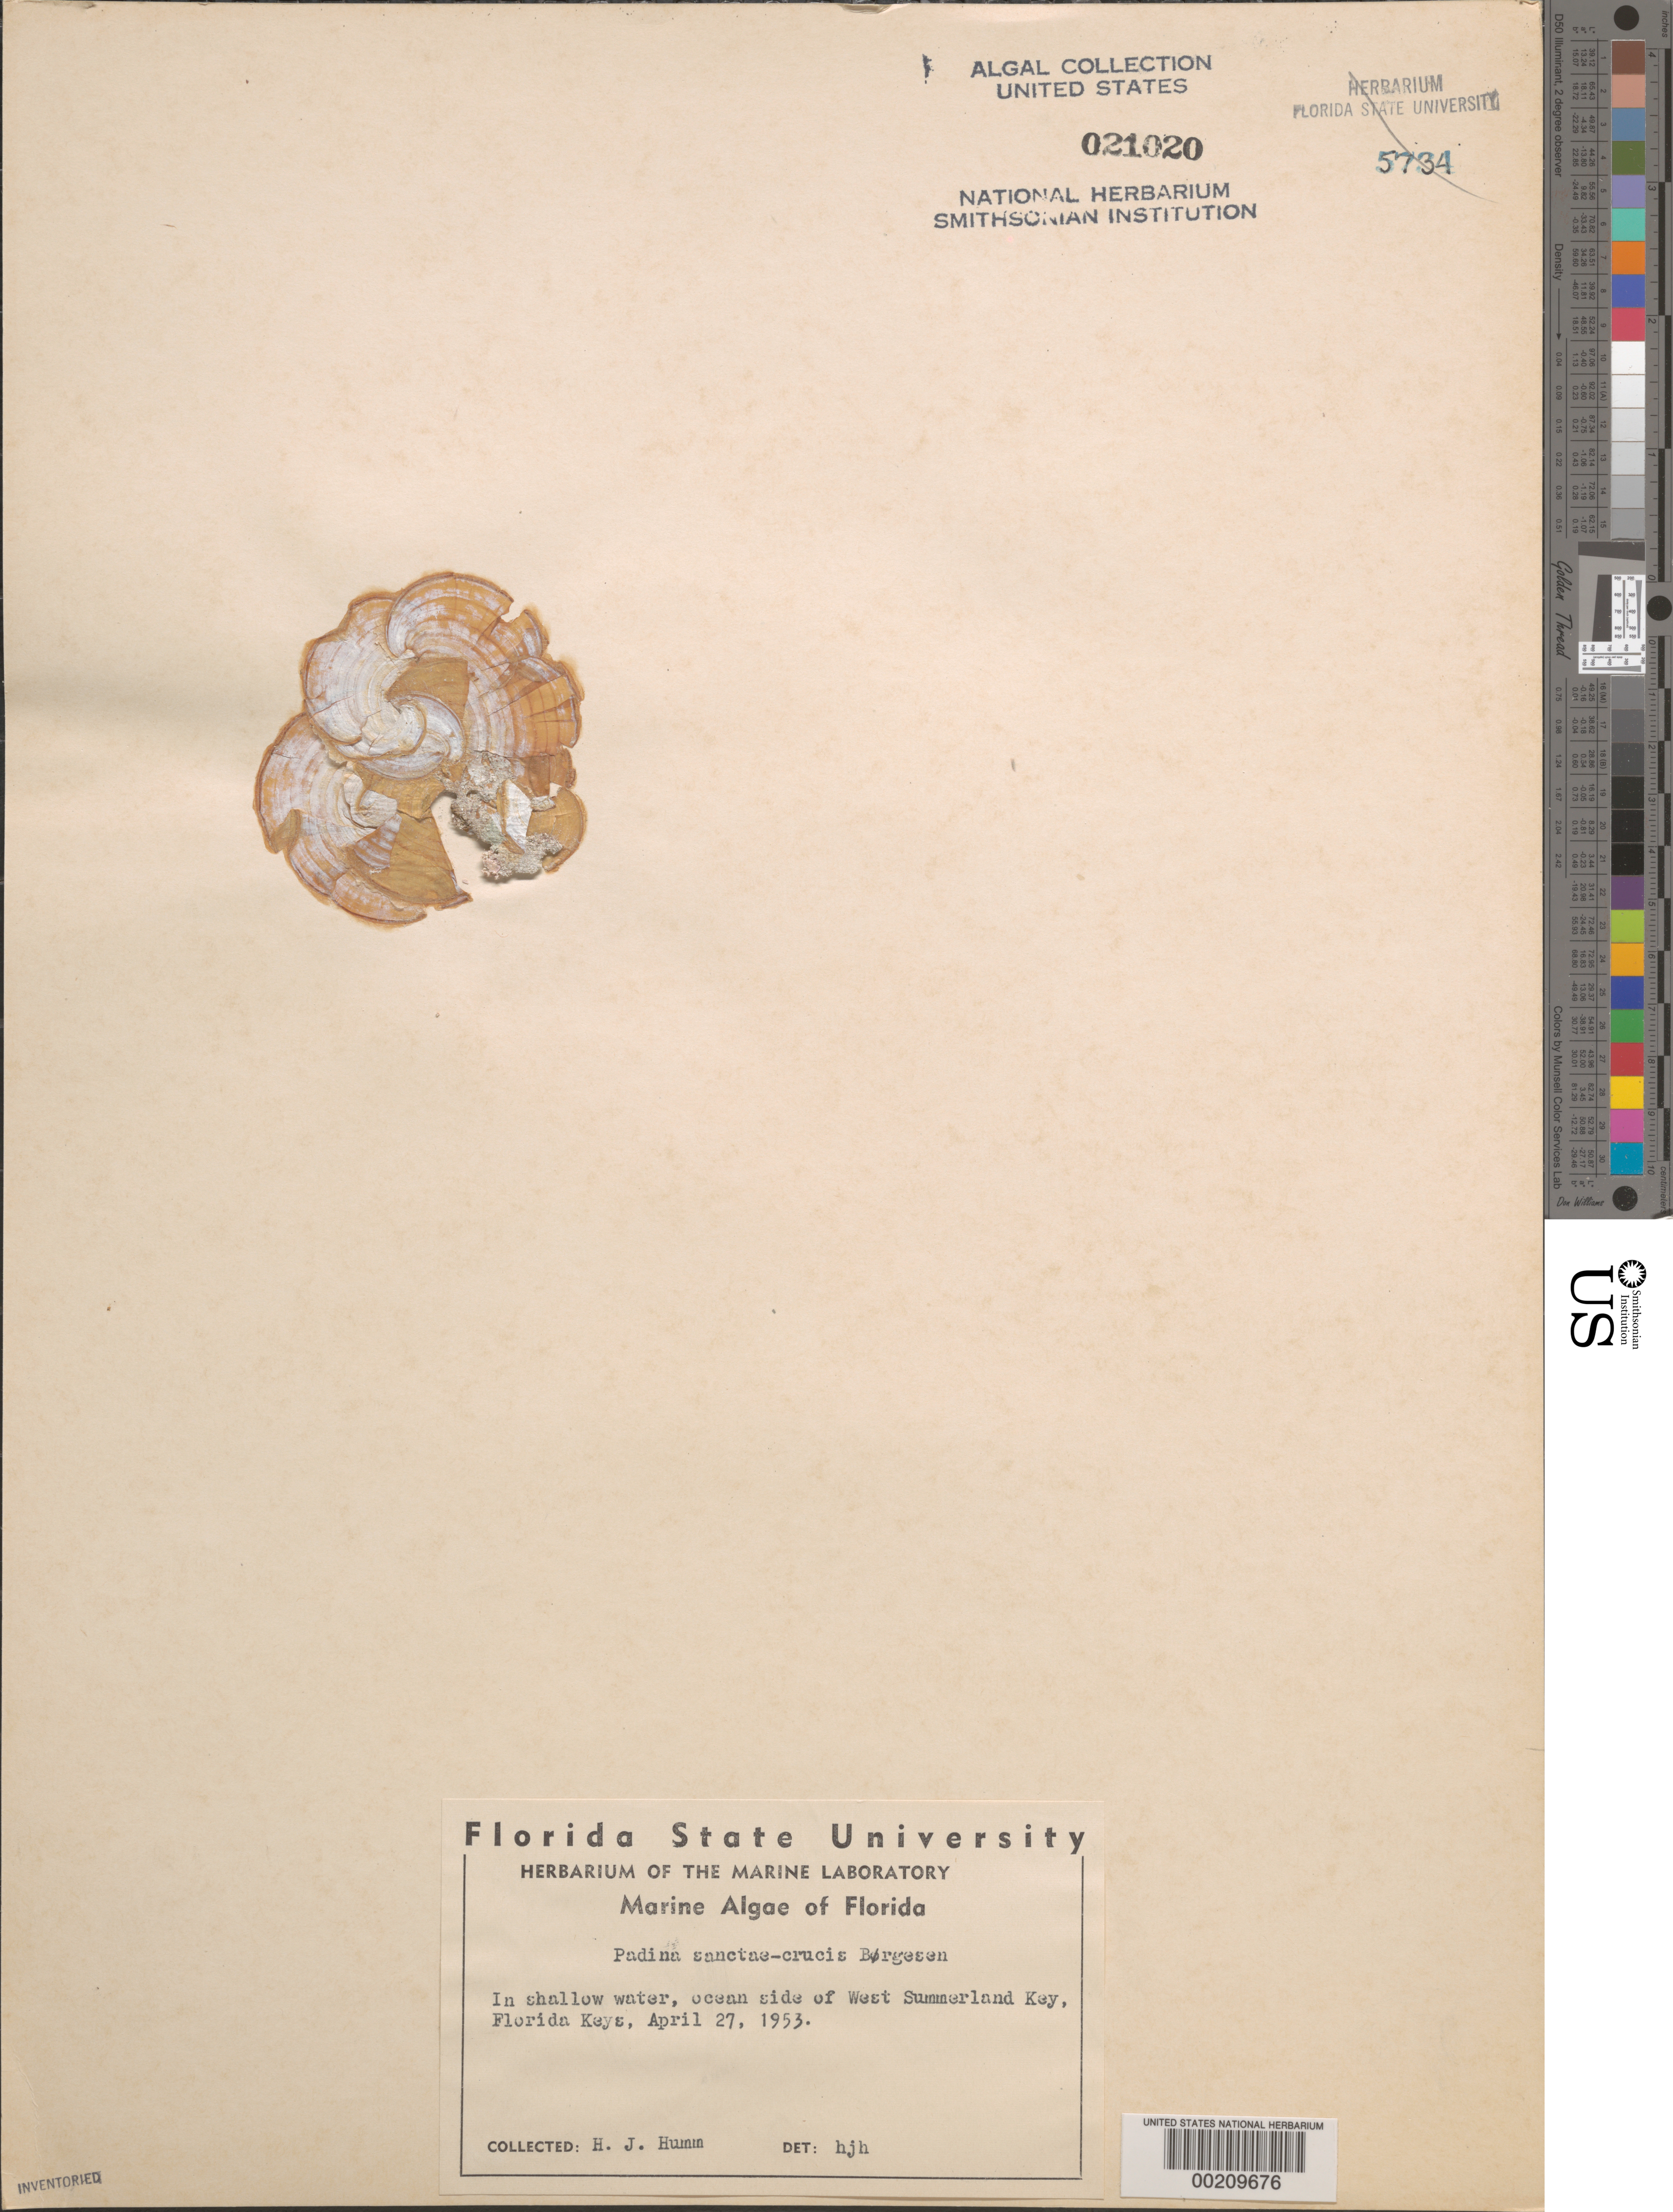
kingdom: Chromista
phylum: Ochrophyta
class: Phaeophyceae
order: Dictyotales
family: Dictyotaceae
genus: Padina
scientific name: Padina sanctae-crucis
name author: Børgesen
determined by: Humm, Harold J.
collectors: H. J. Humm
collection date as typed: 27 Apr 1953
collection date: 1953-04-27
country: United States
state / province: Florida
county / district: Monroe County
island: West Summerland Key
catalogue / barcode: US 21020